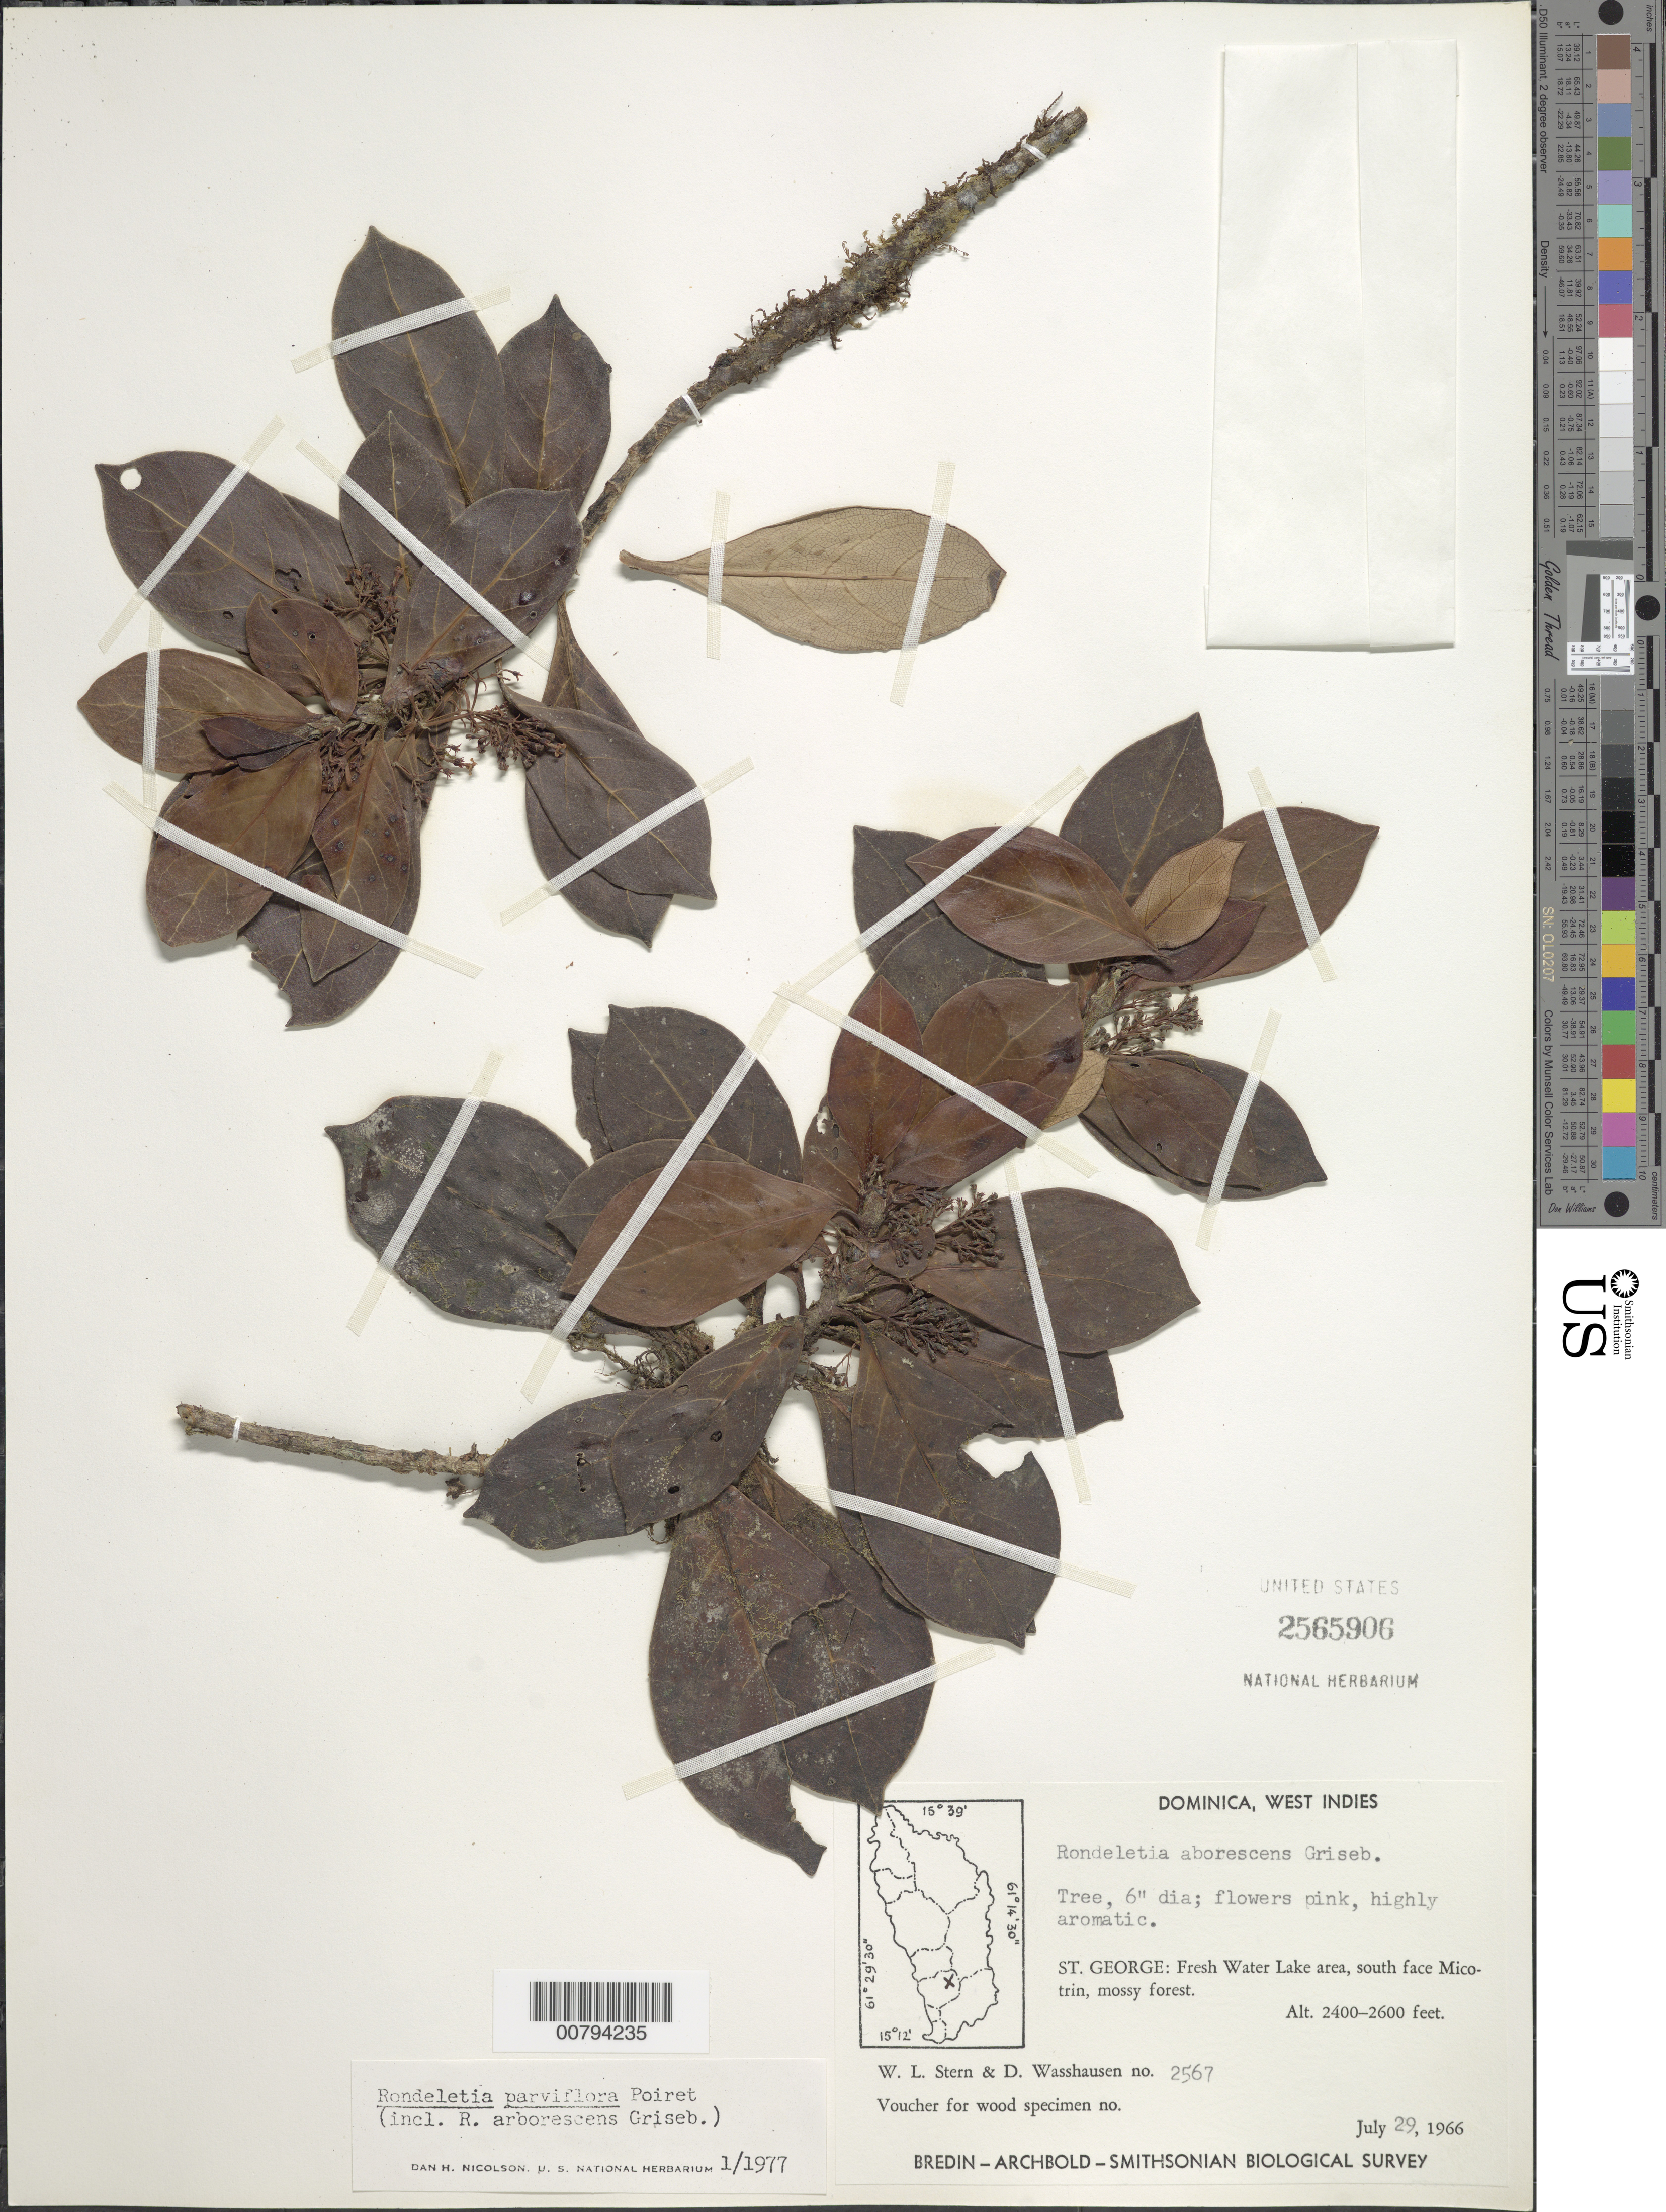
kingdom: Plantae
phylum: Tracheophyta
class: Magnoliopsida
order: Gentianales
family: Rubiaceae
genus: Rondeletia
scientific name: Rondeletia parviflora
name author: Poir.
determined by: Nicolson, Dan H.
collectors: W. L. Stern & D. C. Wasshausen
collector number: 2567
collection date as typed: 29 Jul 1966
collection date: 1966-07-29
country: Dominica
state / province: St. George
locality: Fresh Water lake area, south face Micotrin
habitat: Mossy forest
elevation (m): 732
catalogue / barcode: US 2565906